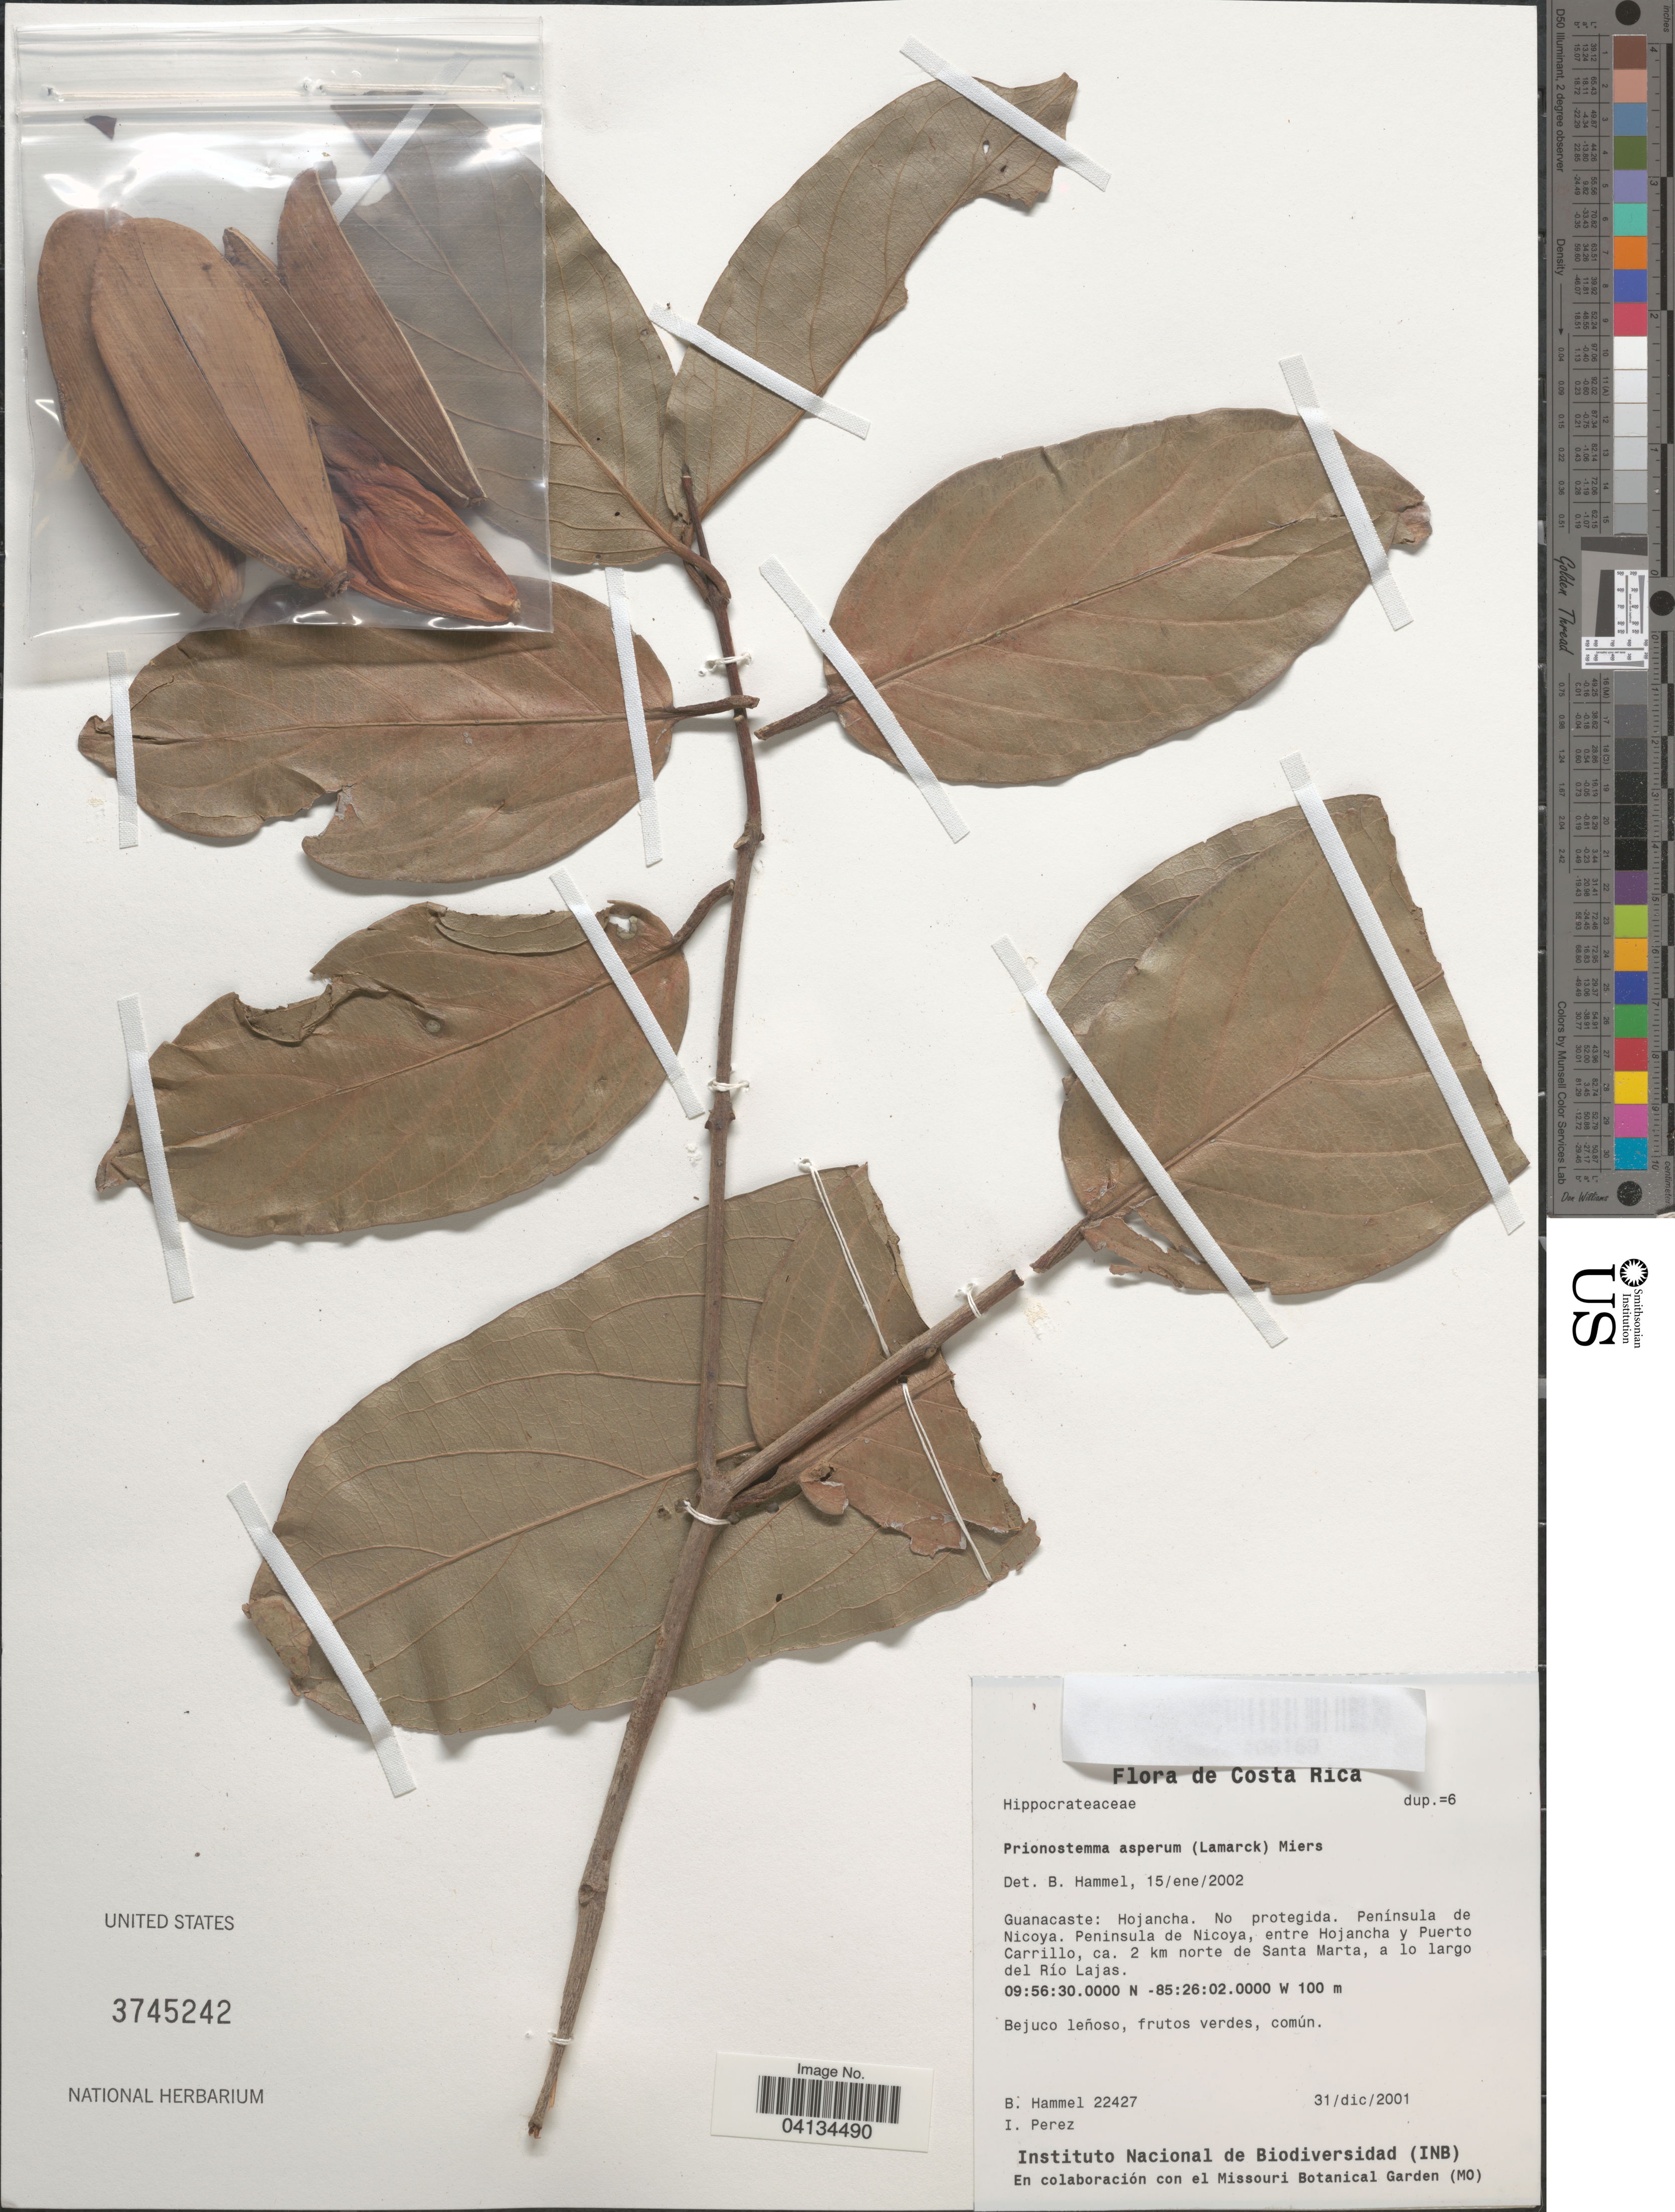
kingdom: Plantae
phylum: Tracheophyta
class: Magnoliopsida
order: Celastrales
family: Celastraceae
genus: Prionostemma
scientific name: Prionostemma aspera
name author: (Lam.) Miers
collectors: I. Pérez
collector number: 22427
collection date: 2001-12-31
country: Costa Rica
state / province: Guanacaste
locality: Hojancha. No protegida. Península de Nicoya. Peninsula de Nicoya, entre Hojancha y Puerto Carrillo, ca. 2 km norte de Santa Maria, a lo largo del Río Lajas.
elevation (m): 100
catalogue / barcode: US 3745242